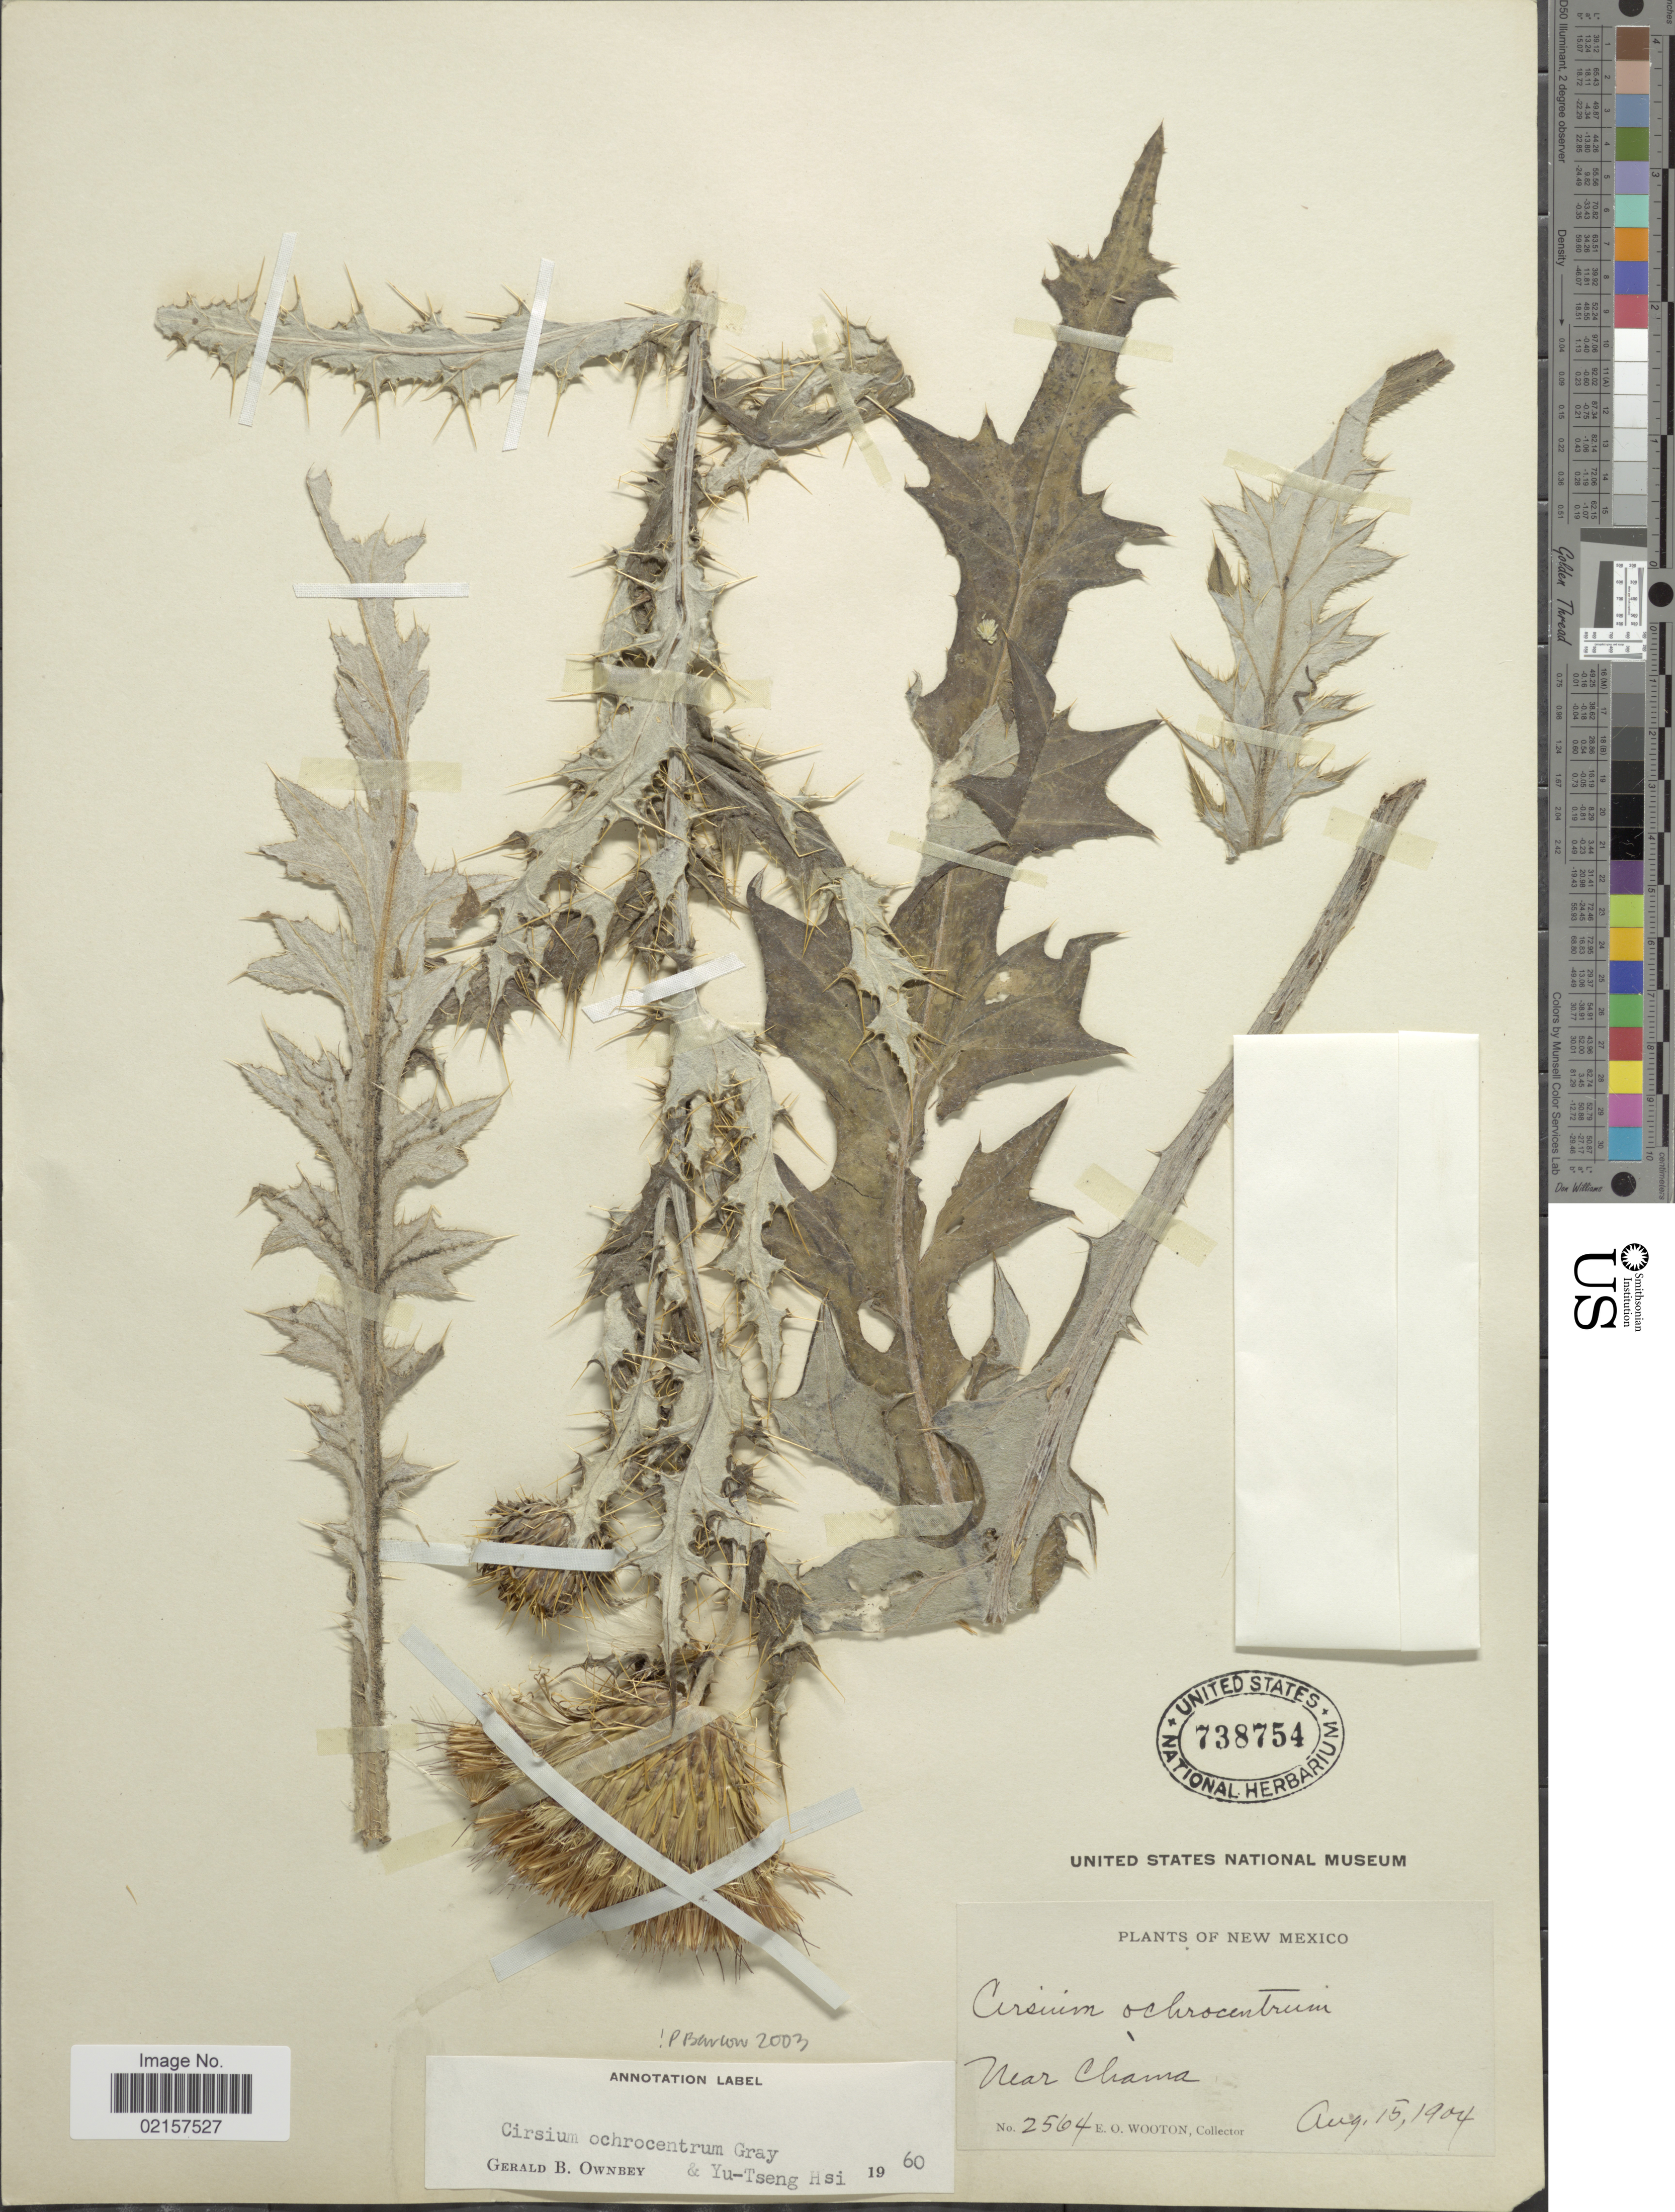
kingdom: Plantae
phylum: Tracheophyta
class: Magnoliopsida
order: Asterales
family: Asteraceae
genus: Cirsium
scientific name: Cirsium ochrocentrum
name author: A. Gray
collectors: E. O. Wooton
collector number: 2564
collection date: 1904-08-15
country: United States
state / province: New Mexico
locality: Near Chama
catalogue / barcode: US 738754